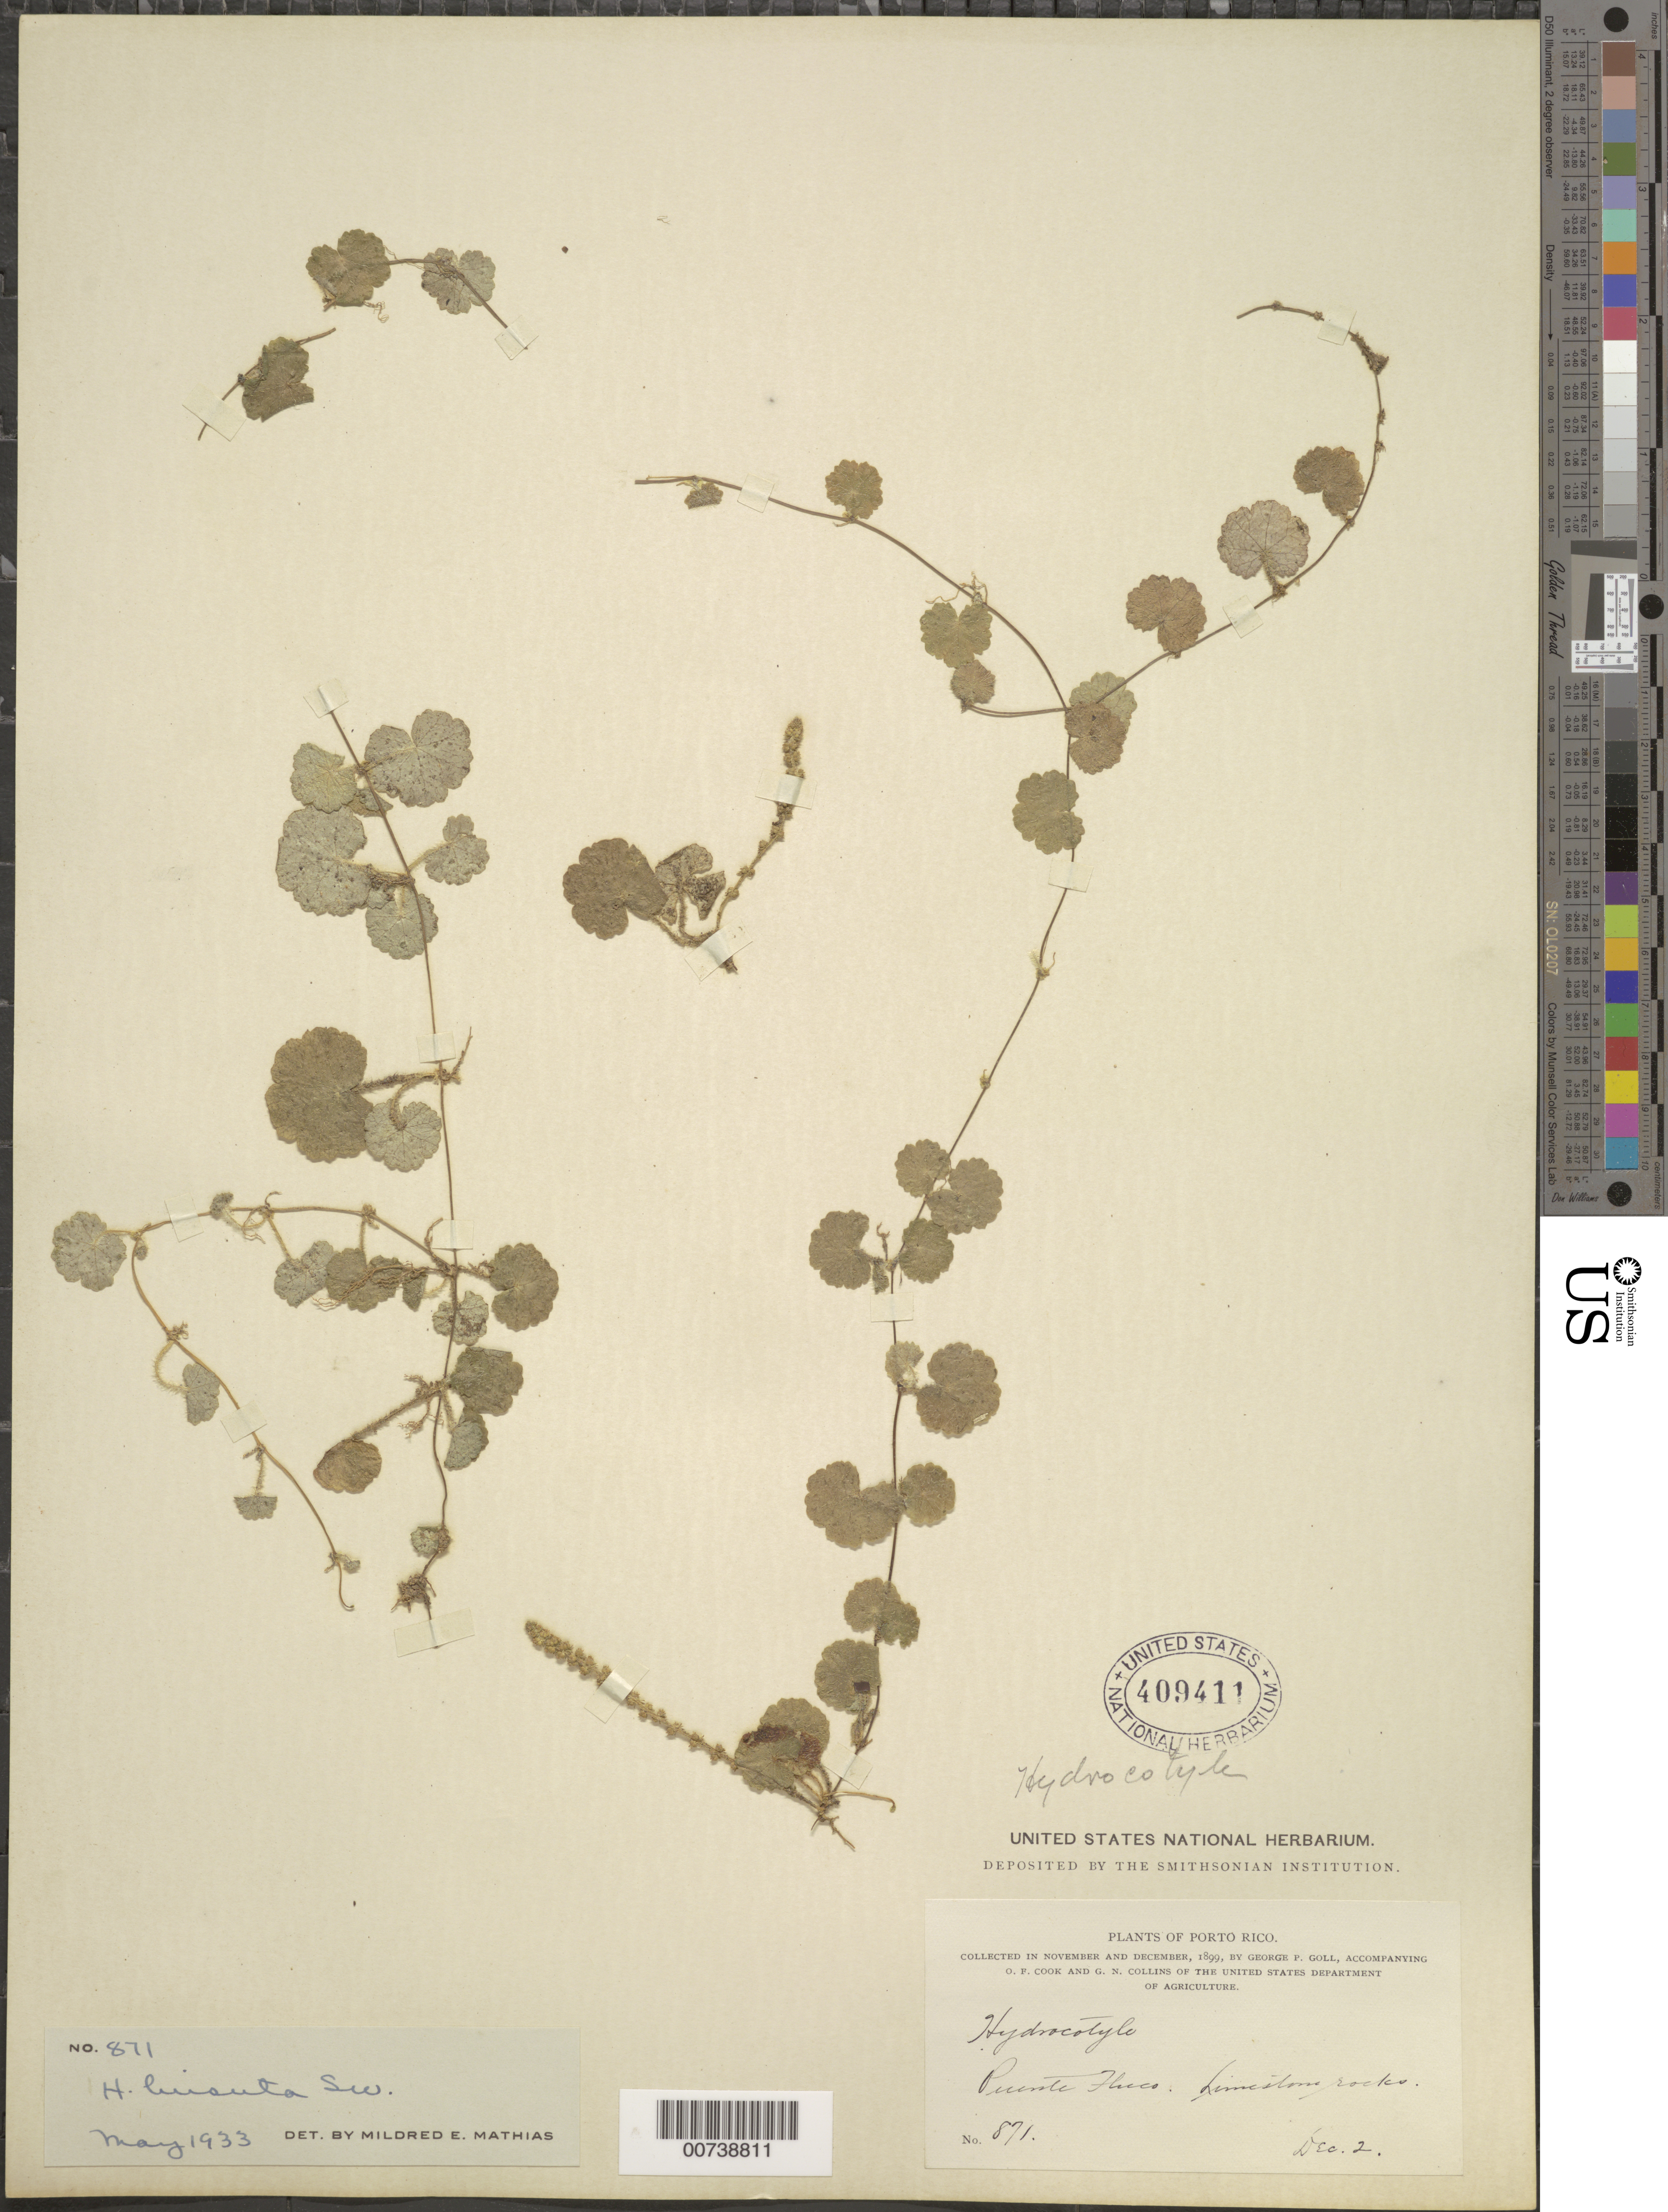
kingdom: Plantae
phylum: Tracheophyta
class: Magnoliopsida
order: Apiales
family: Araliaceae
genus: Hydrocotyle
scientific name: Hydrocotyle hirsuta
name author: Sw.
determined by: Mathias, M. E.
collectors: G. Goll, O. F. Cook & G. N. Collins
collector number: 871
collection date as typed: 02 Dec 1899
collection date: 1899-12-02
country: Puerto Rico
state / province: Toa Alta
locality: Puente Huco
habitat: Limestone rocks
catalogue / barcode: US 409411